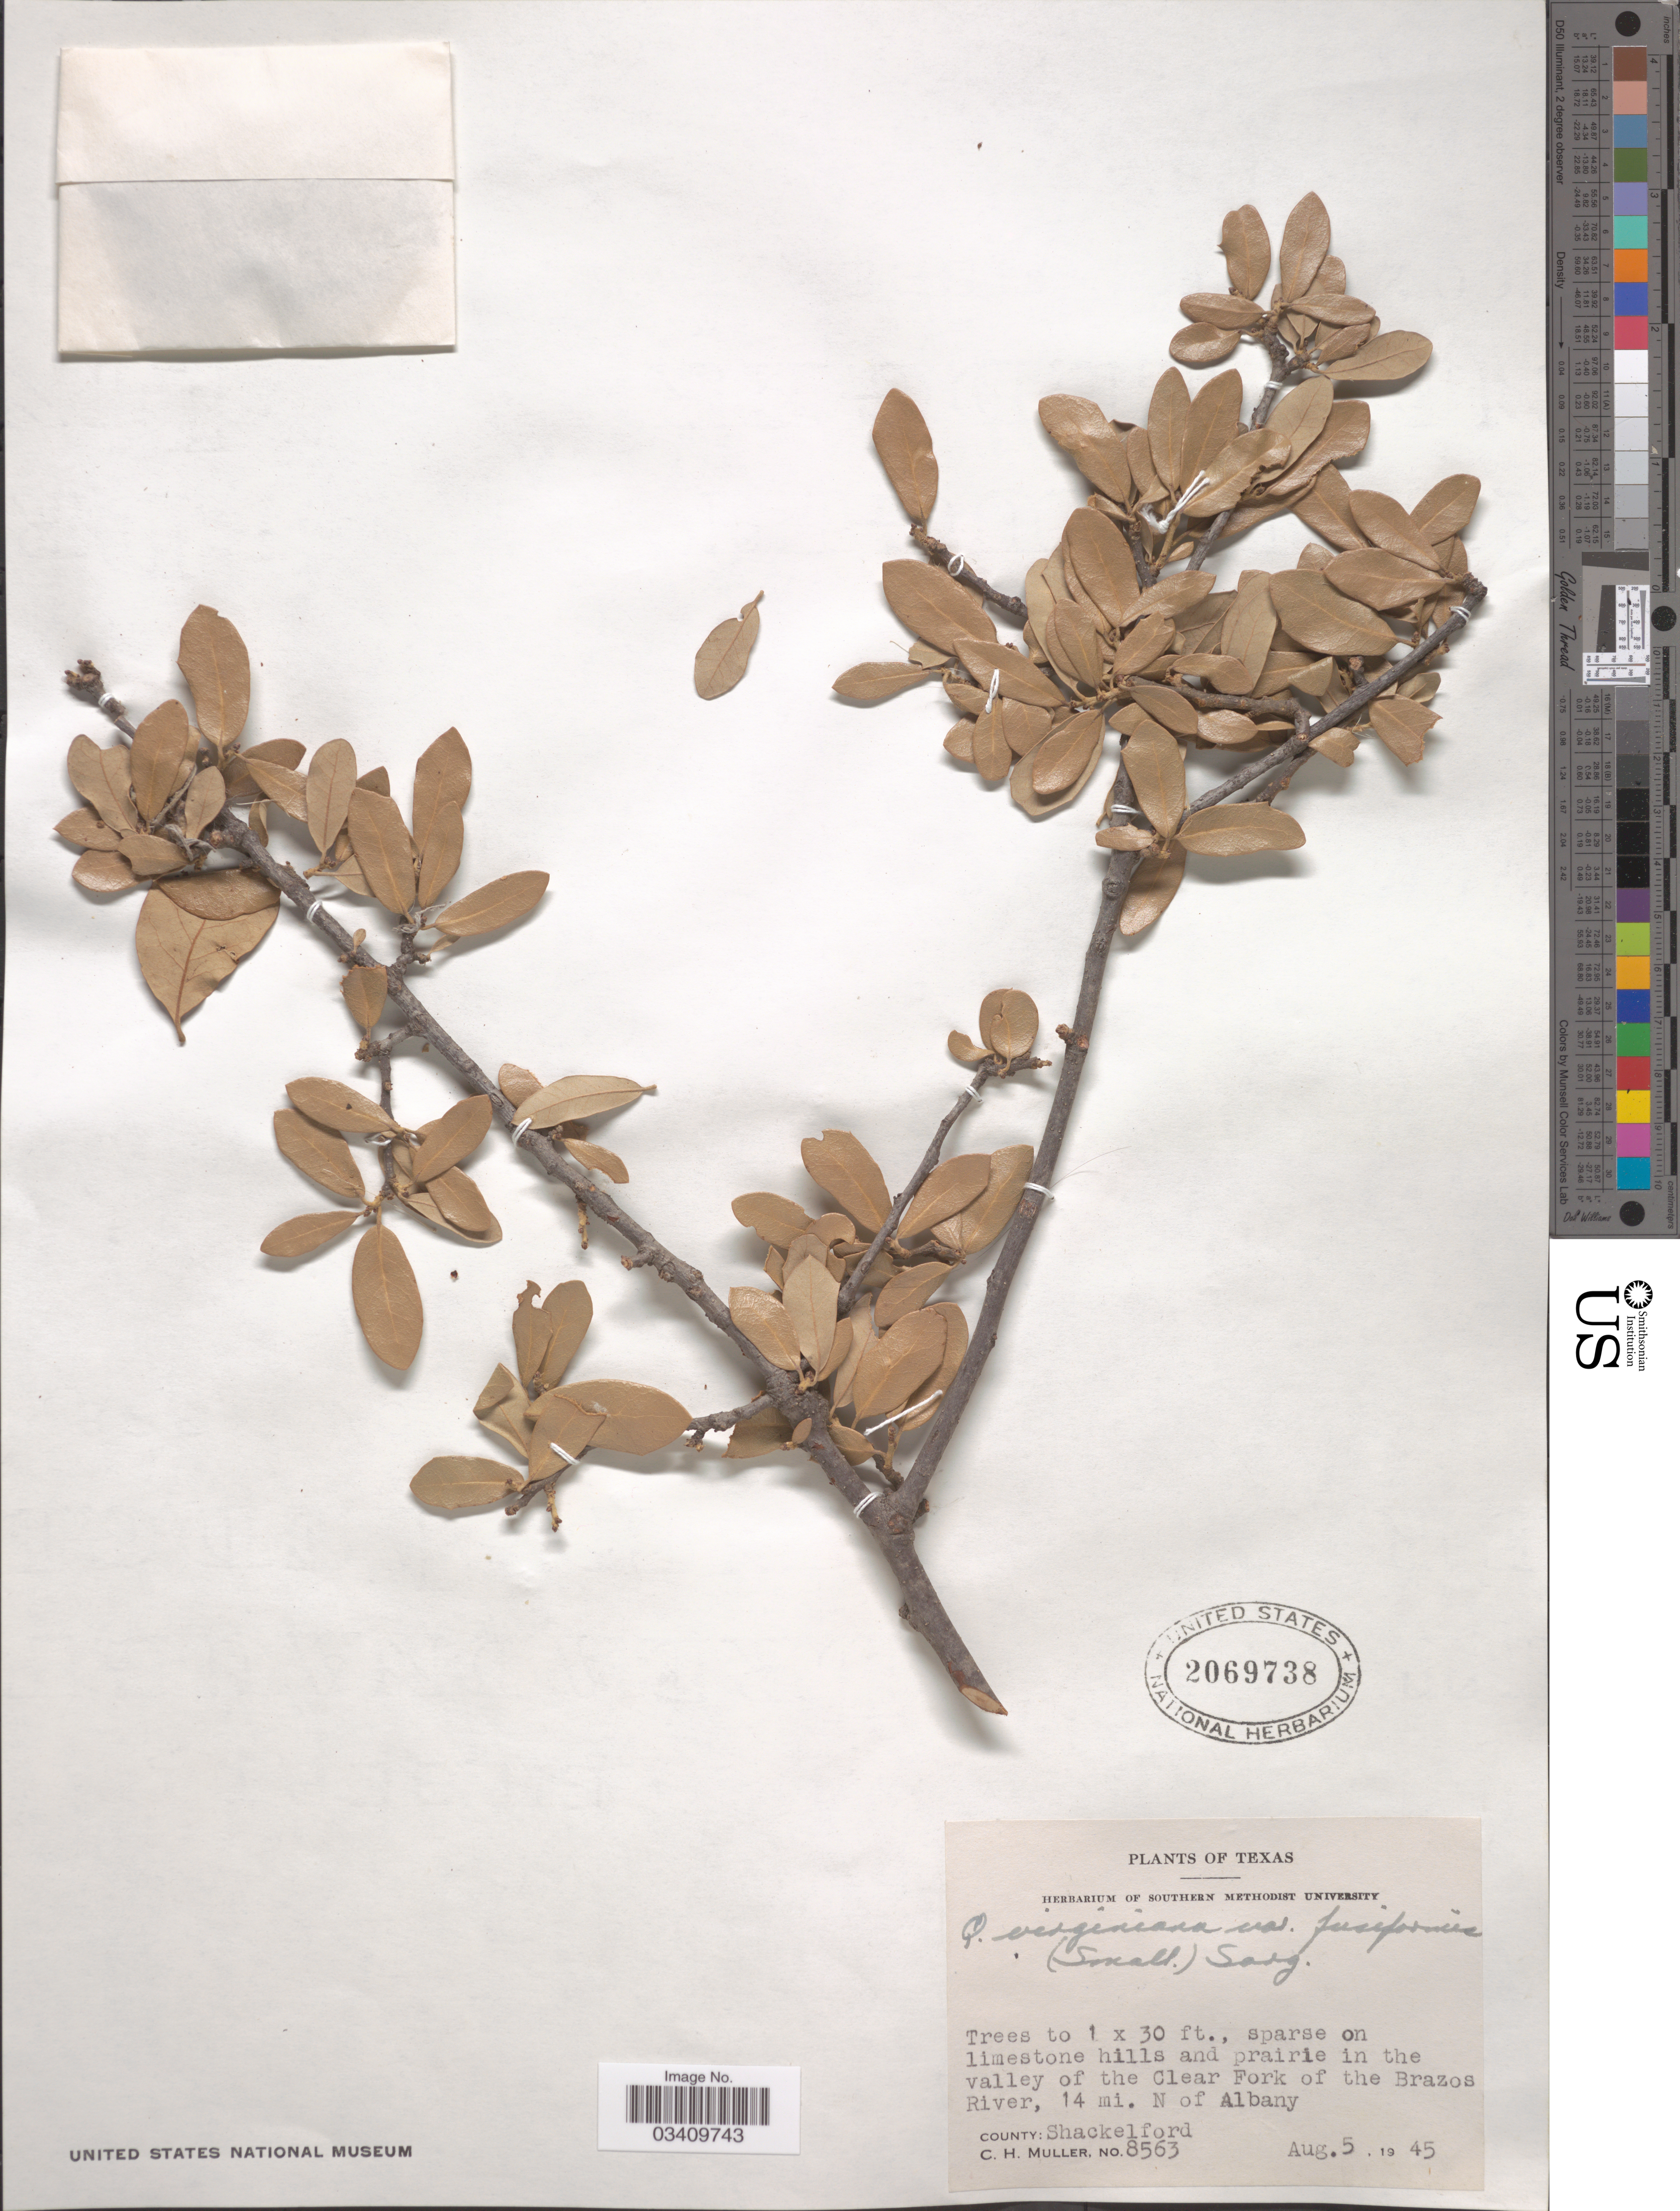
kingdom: Plantae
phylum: Tracheophyta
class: Magnoliopsida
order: Fagales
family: Fagaceae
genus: Quercus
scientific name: Quercus virginiana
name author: Mill.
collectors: C. H. Mueller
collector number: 8563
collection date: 1945-08-05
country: United States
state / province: Texas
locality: Sparse on limestone hills and prairie in the valley of the Clear Fork of the Brazos River, 14 mi. N of Albany. County: Shackelford.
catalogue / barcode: US 2069738